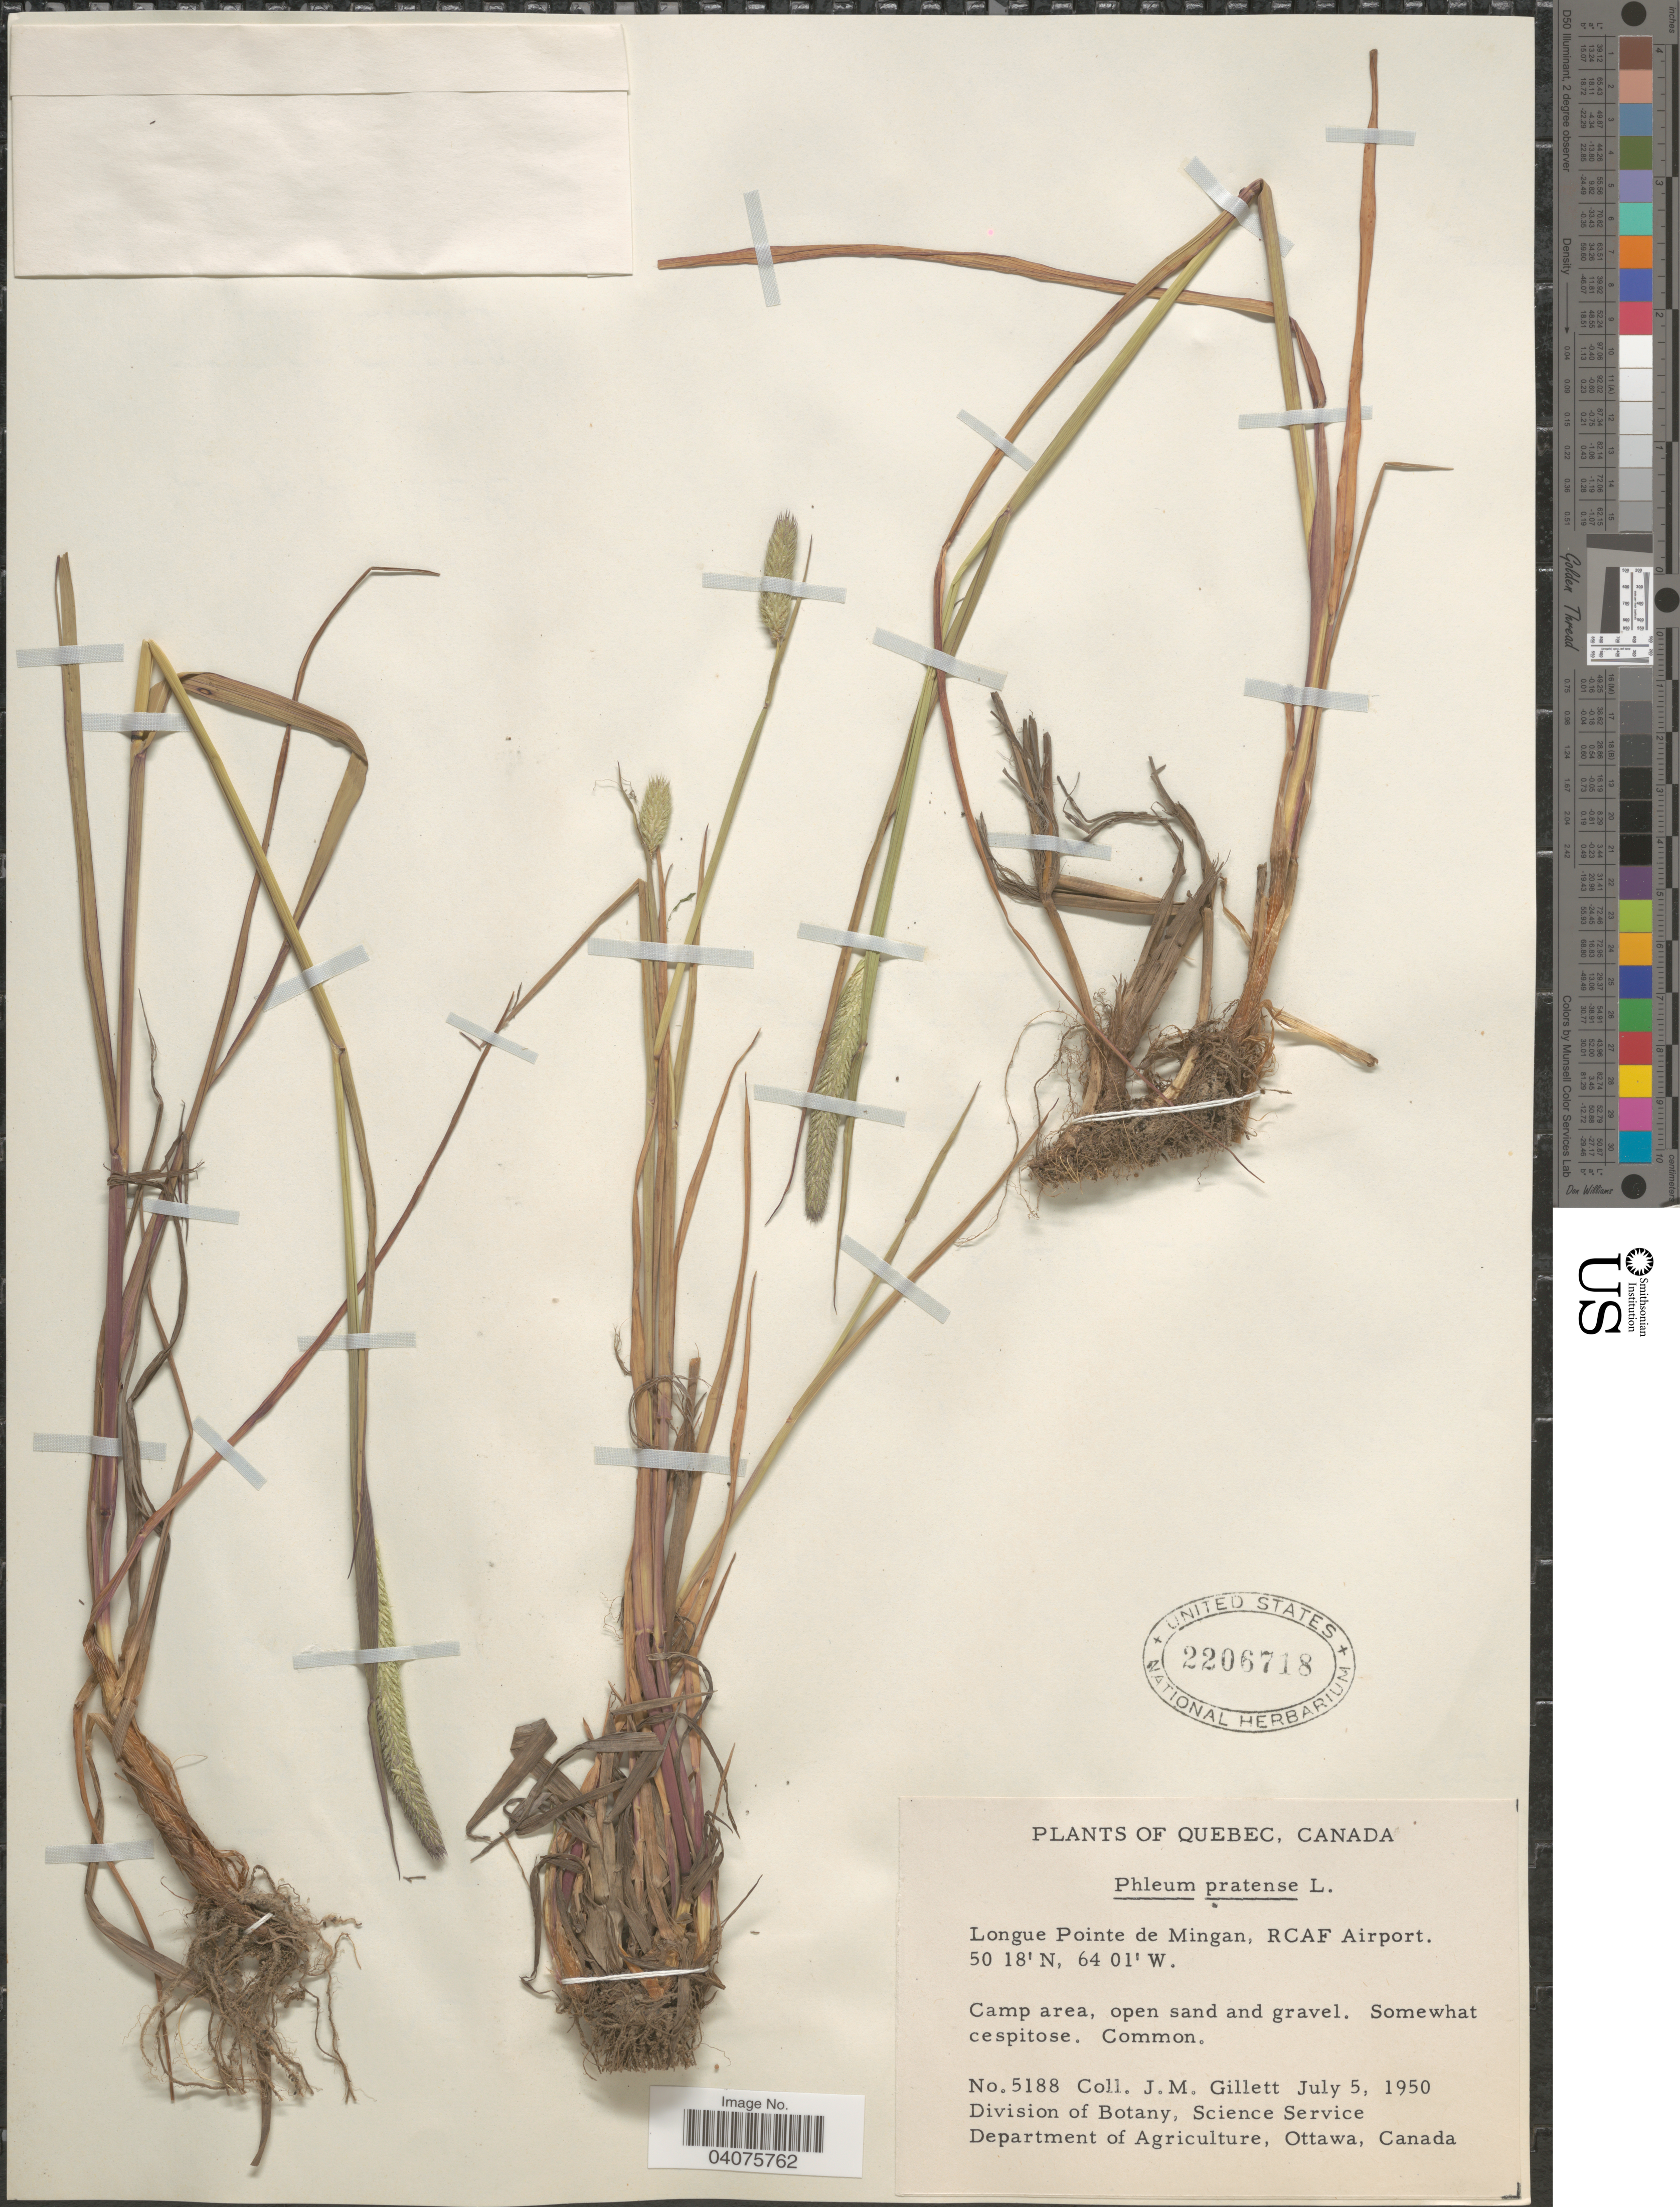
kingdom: Plantae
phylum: Tracheophyta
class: Liliopsida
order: Poales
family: Poaceae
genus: Phleum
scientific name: Phleum pratense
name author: L.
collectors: J. M. Gillett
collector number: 5188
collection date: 1950-07-05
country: Canada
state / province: Quebec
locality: Longue Pointe de Mingan, RCAF Airport.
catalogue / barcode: US 2206718